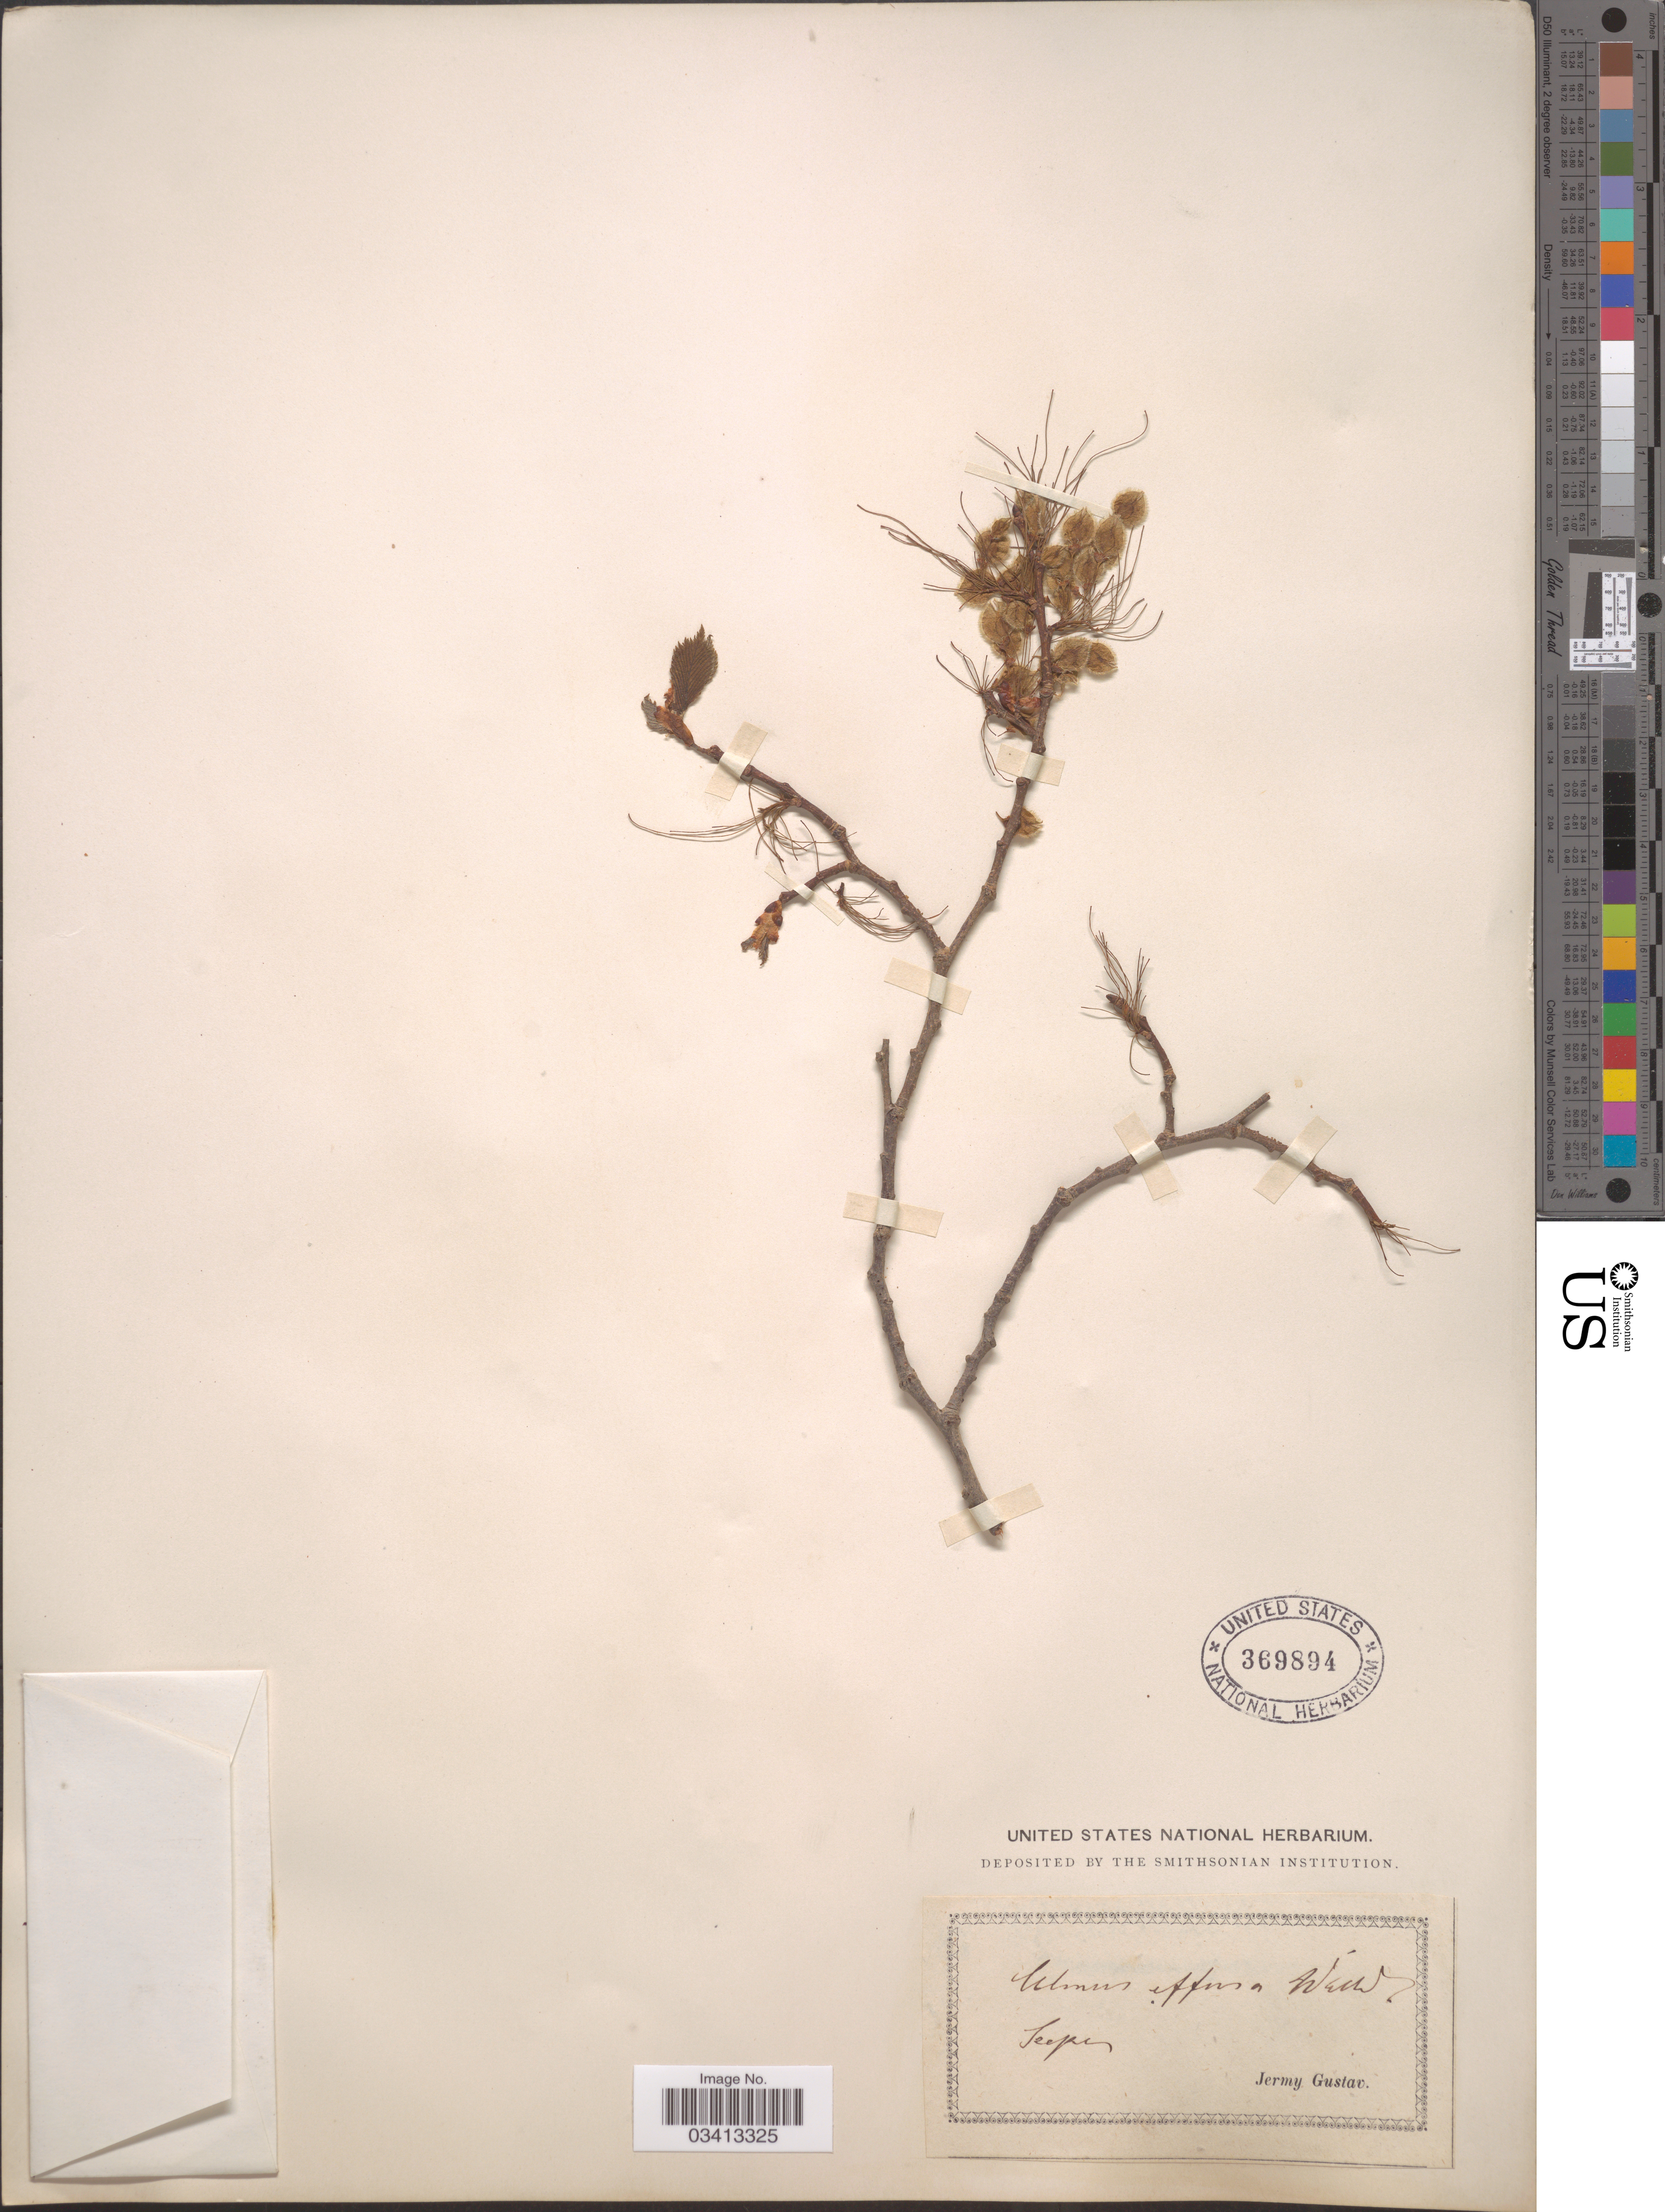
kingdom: Plantae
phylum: Tracheophyta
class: Magnoliopsida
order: Rosales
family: Ulmaceae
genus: Ulmus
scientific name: Ulmus laevis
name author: Pall.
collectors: J. Gustav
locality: Tecpa [interpreted].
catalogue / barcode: US 369894